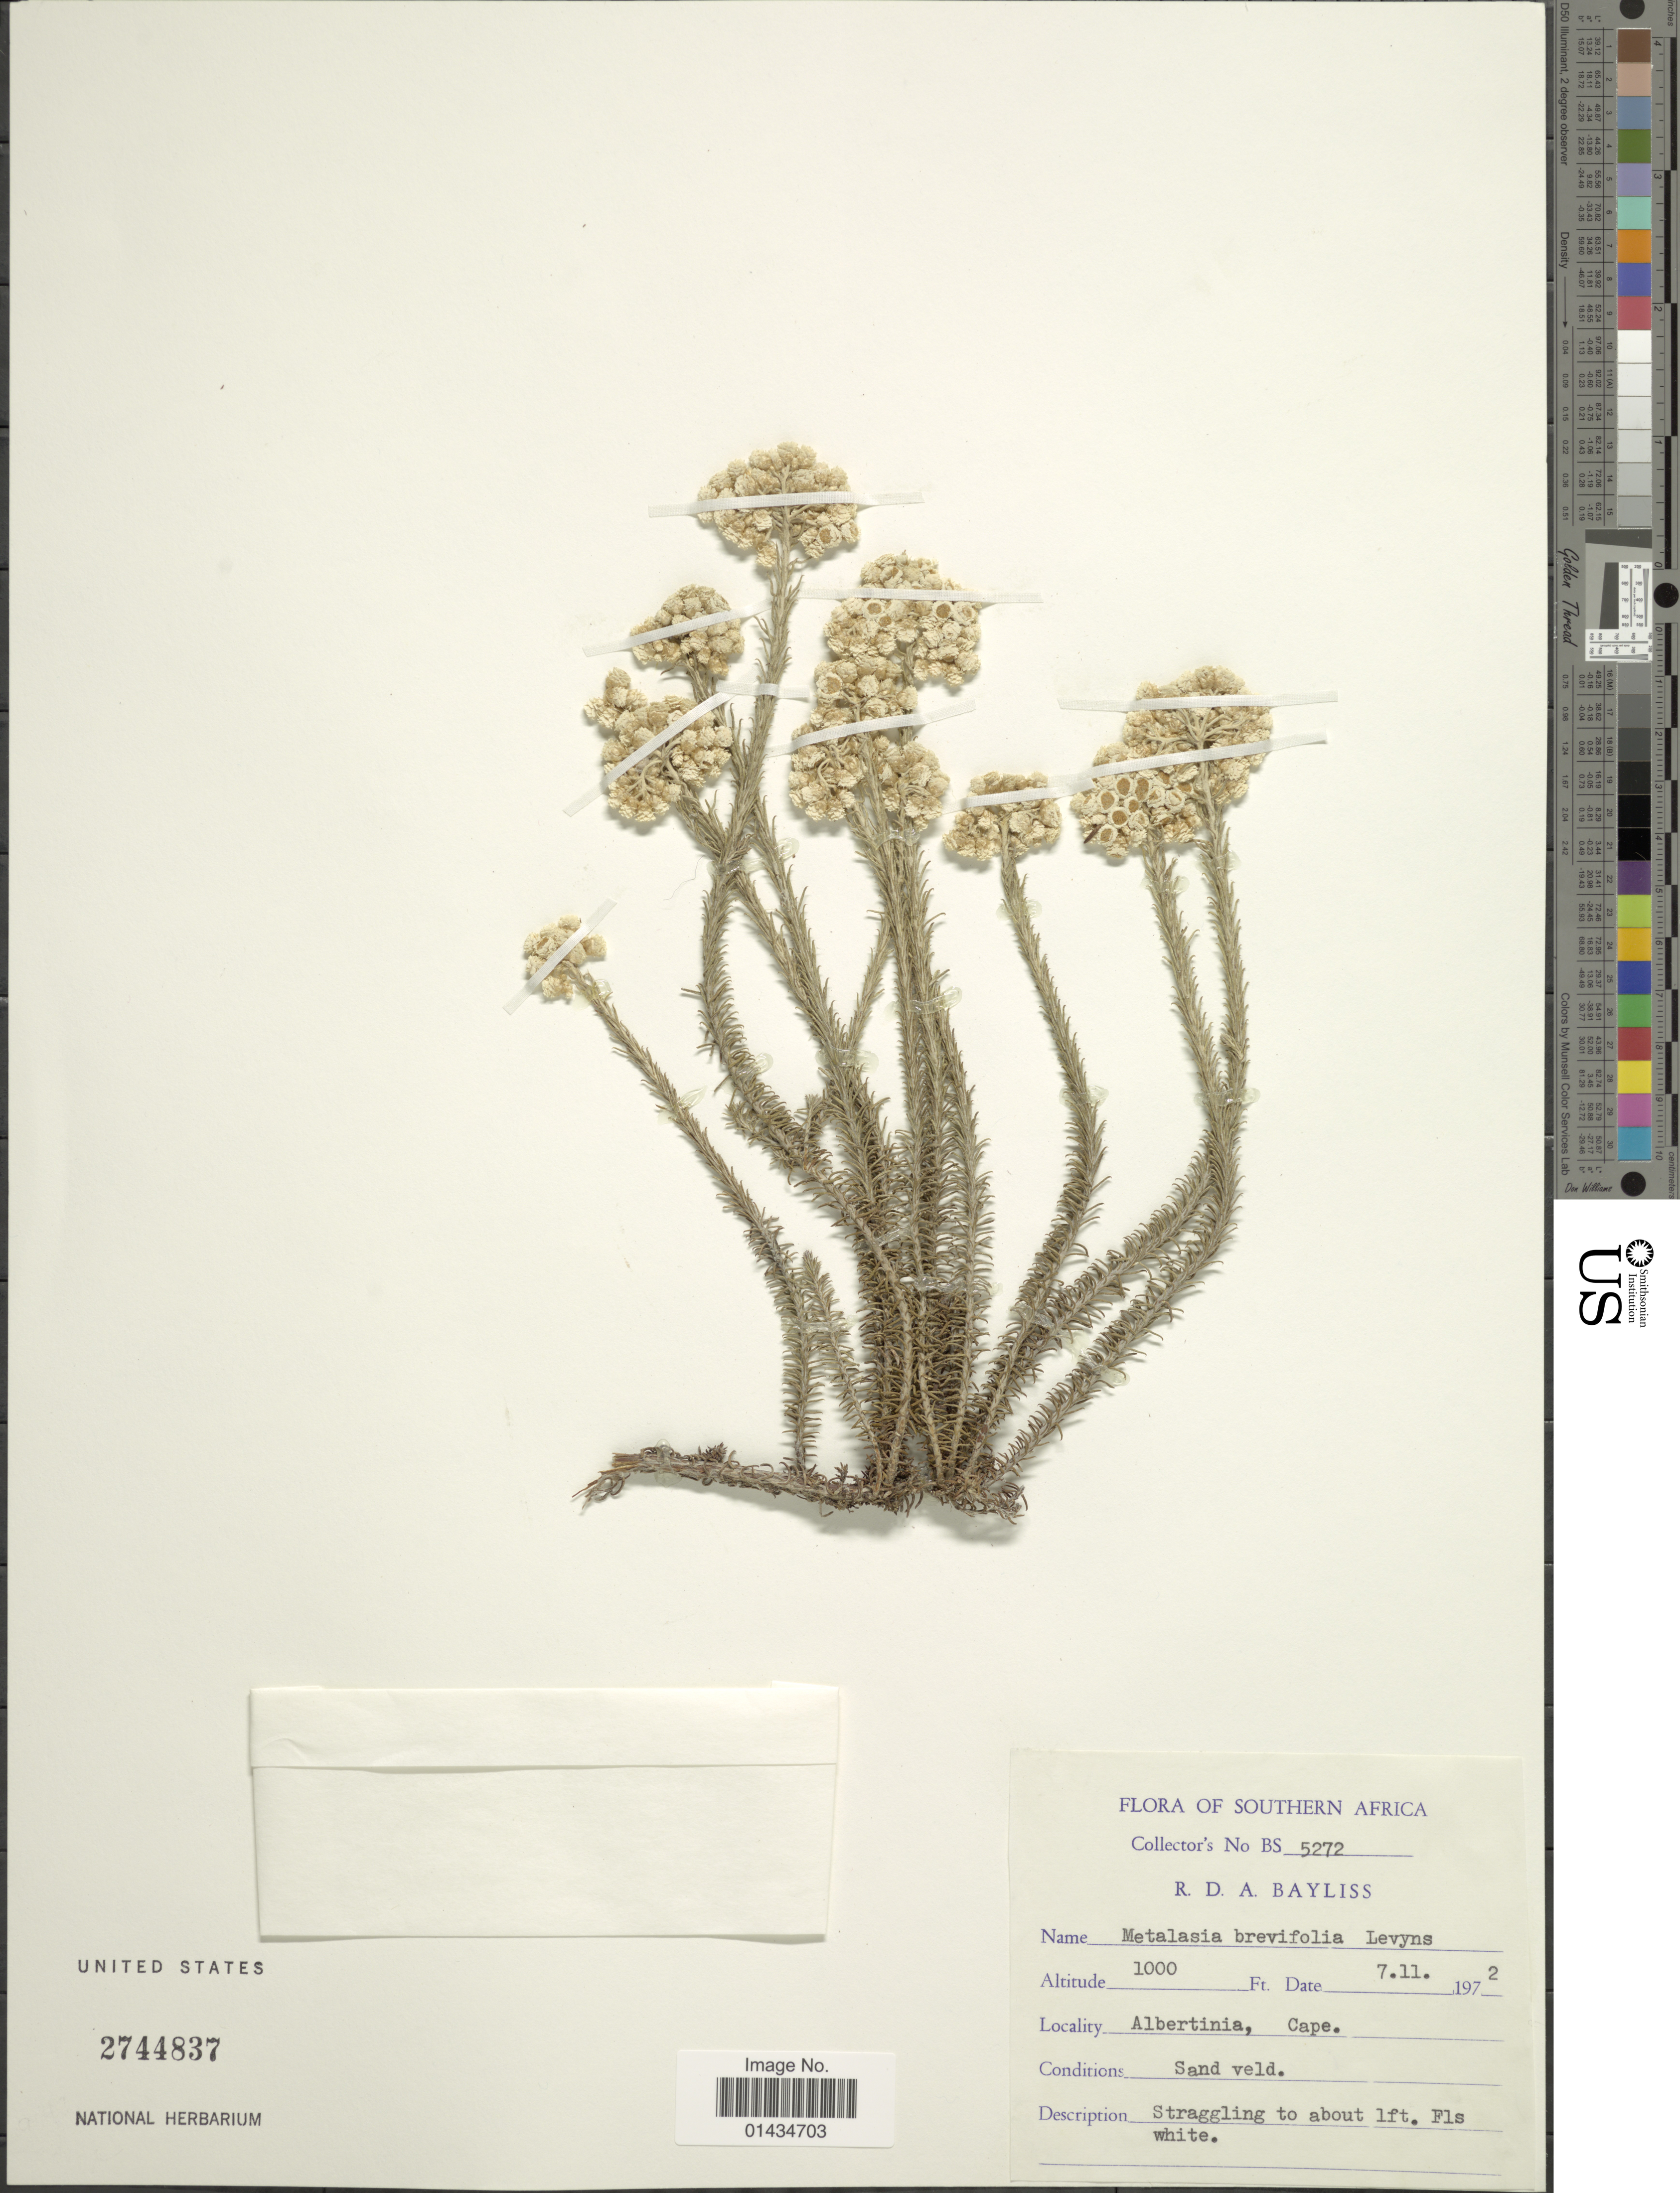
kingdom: Plantae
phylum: Tracheophyta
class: Magnoliopsida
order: Asterales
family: Asteraceae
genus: Metalasia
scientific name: Metalasia brevifolia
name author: (Lam.) Levyns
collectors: R. Bayliss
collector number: BS5272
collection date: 1972-11-07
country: South Africa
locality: Albertinia, Cape, Sand veld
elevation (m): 305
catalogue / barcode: US 27744837